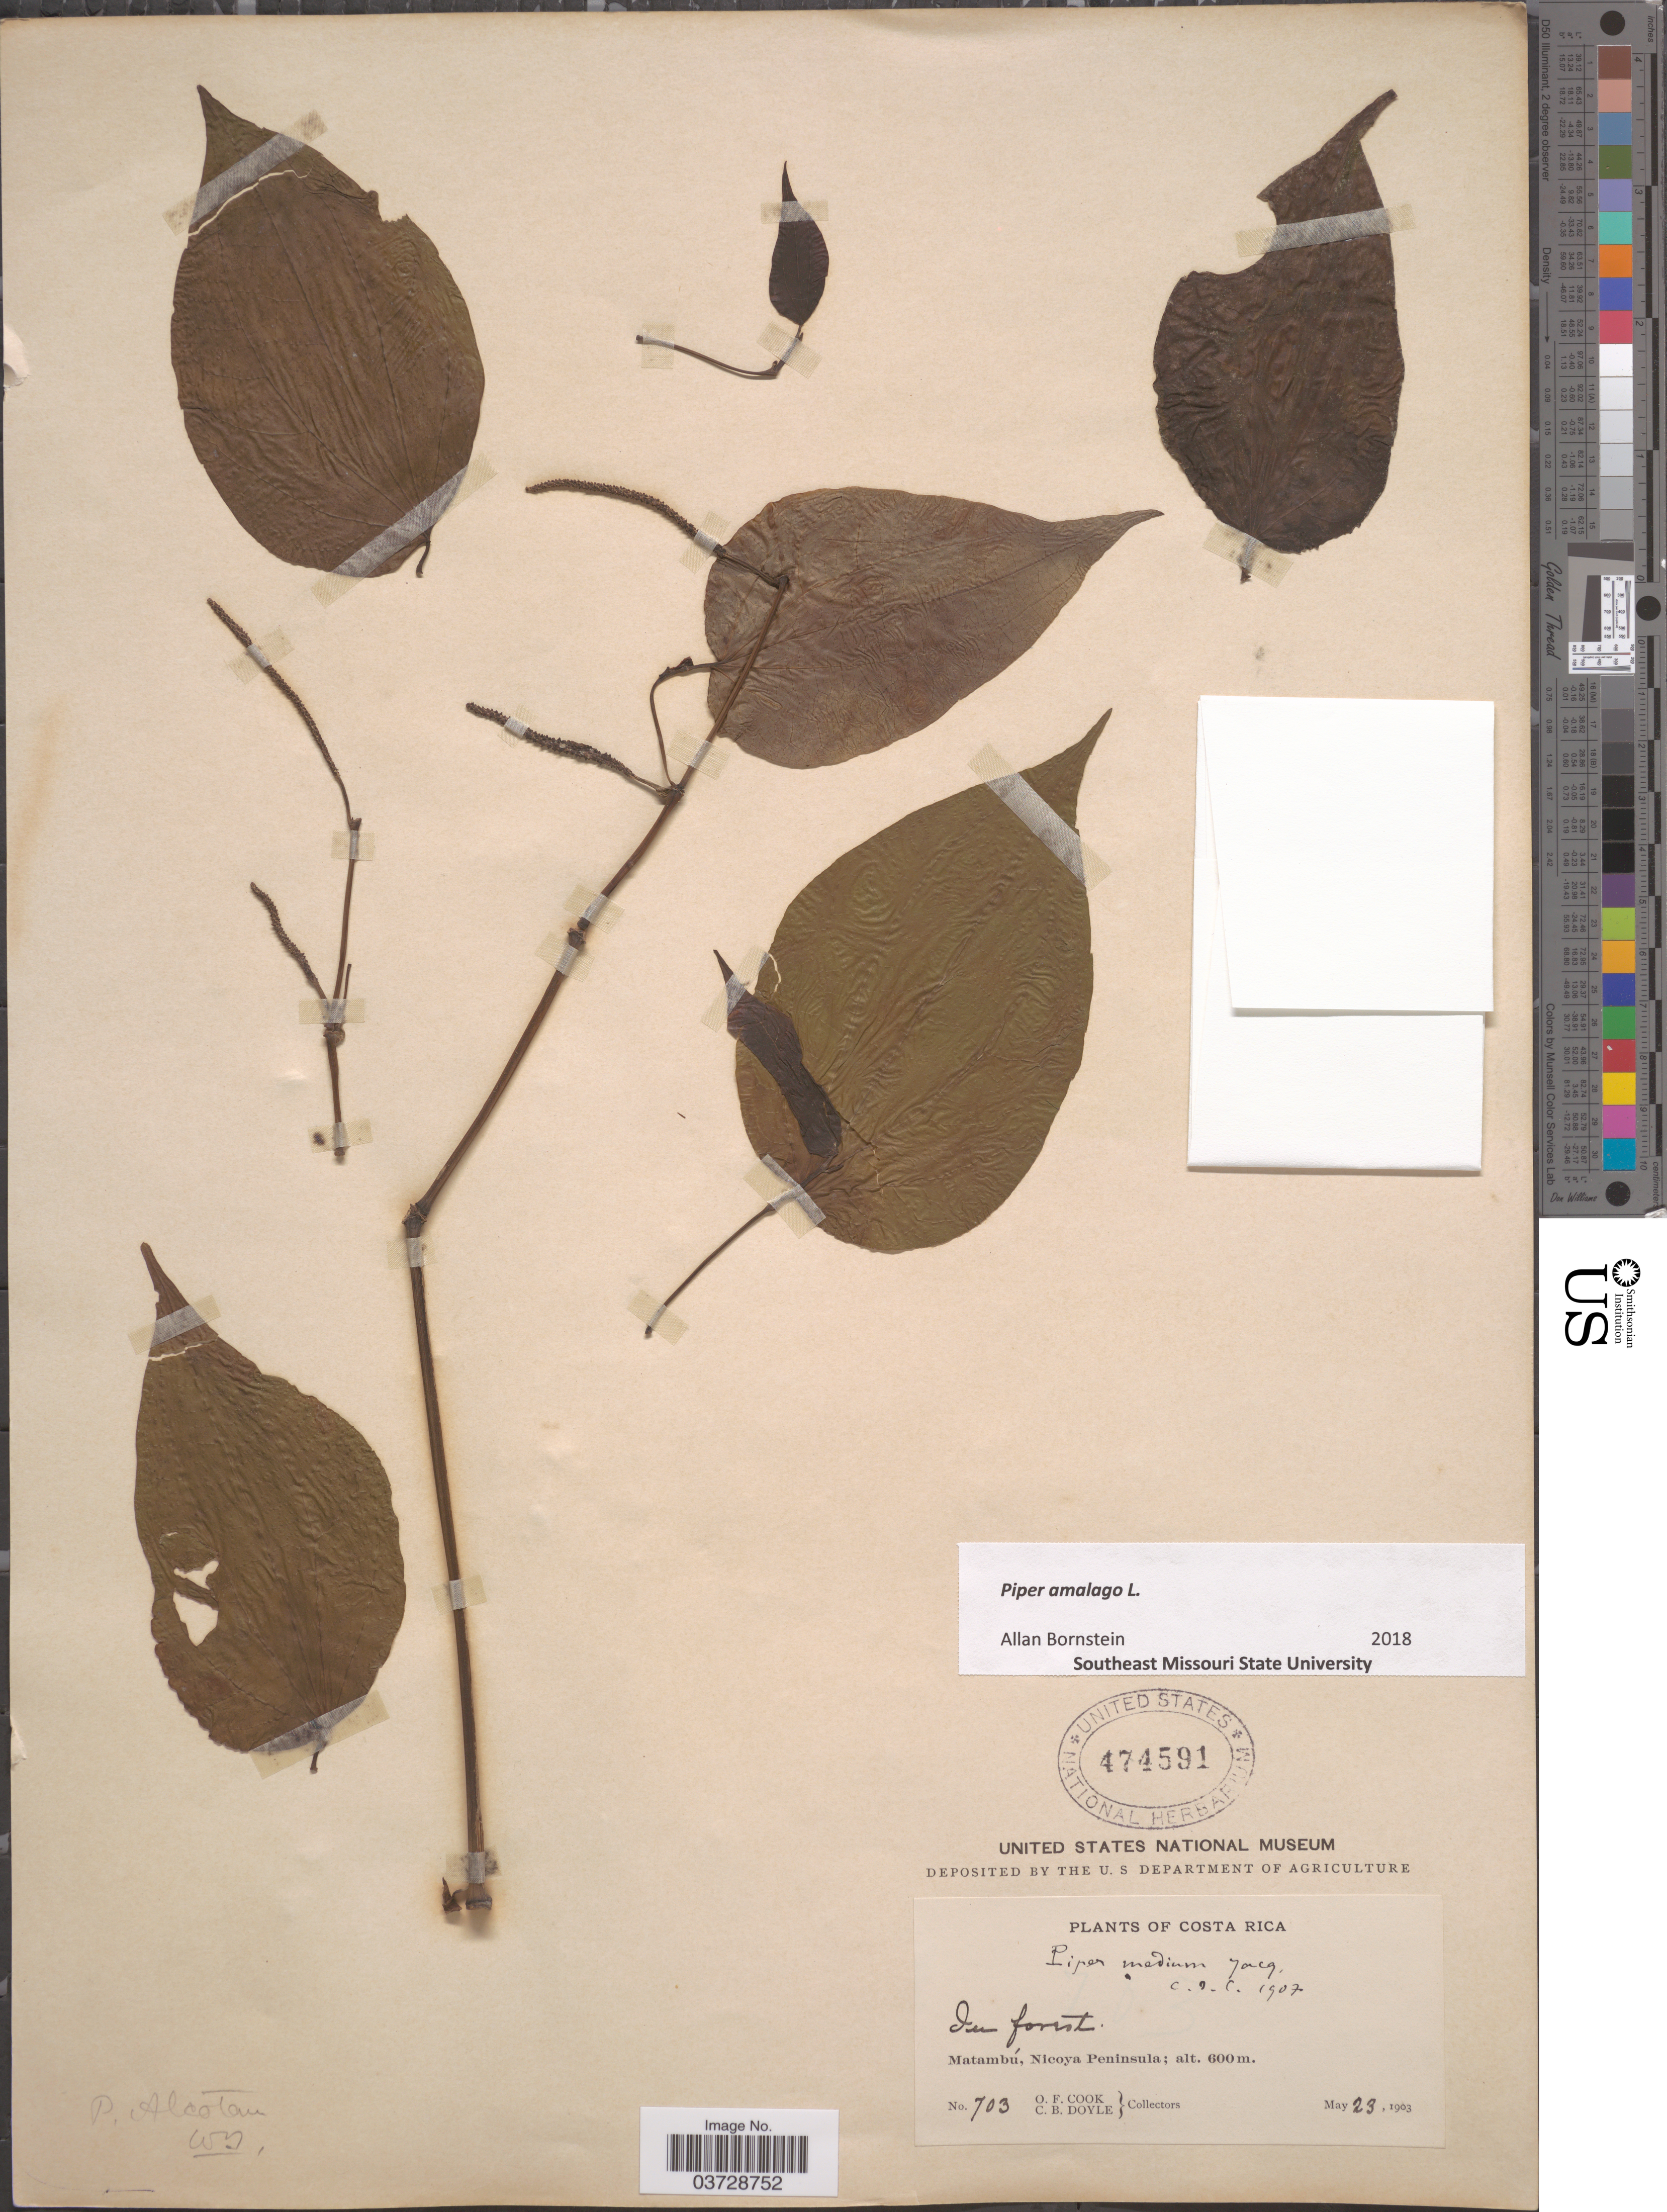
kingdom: Plantae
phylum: Tracheophyta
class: Magnoliopsida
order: Piperales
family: Piperaceae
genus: Piper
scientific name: Piper amalago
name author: L.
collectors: O. F. Cook & C. Doyle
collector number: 703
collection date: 1903-05-23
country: Costa Rica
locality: Matambú, Nicoya Peninsula.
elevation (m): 600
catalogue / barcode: US 474591